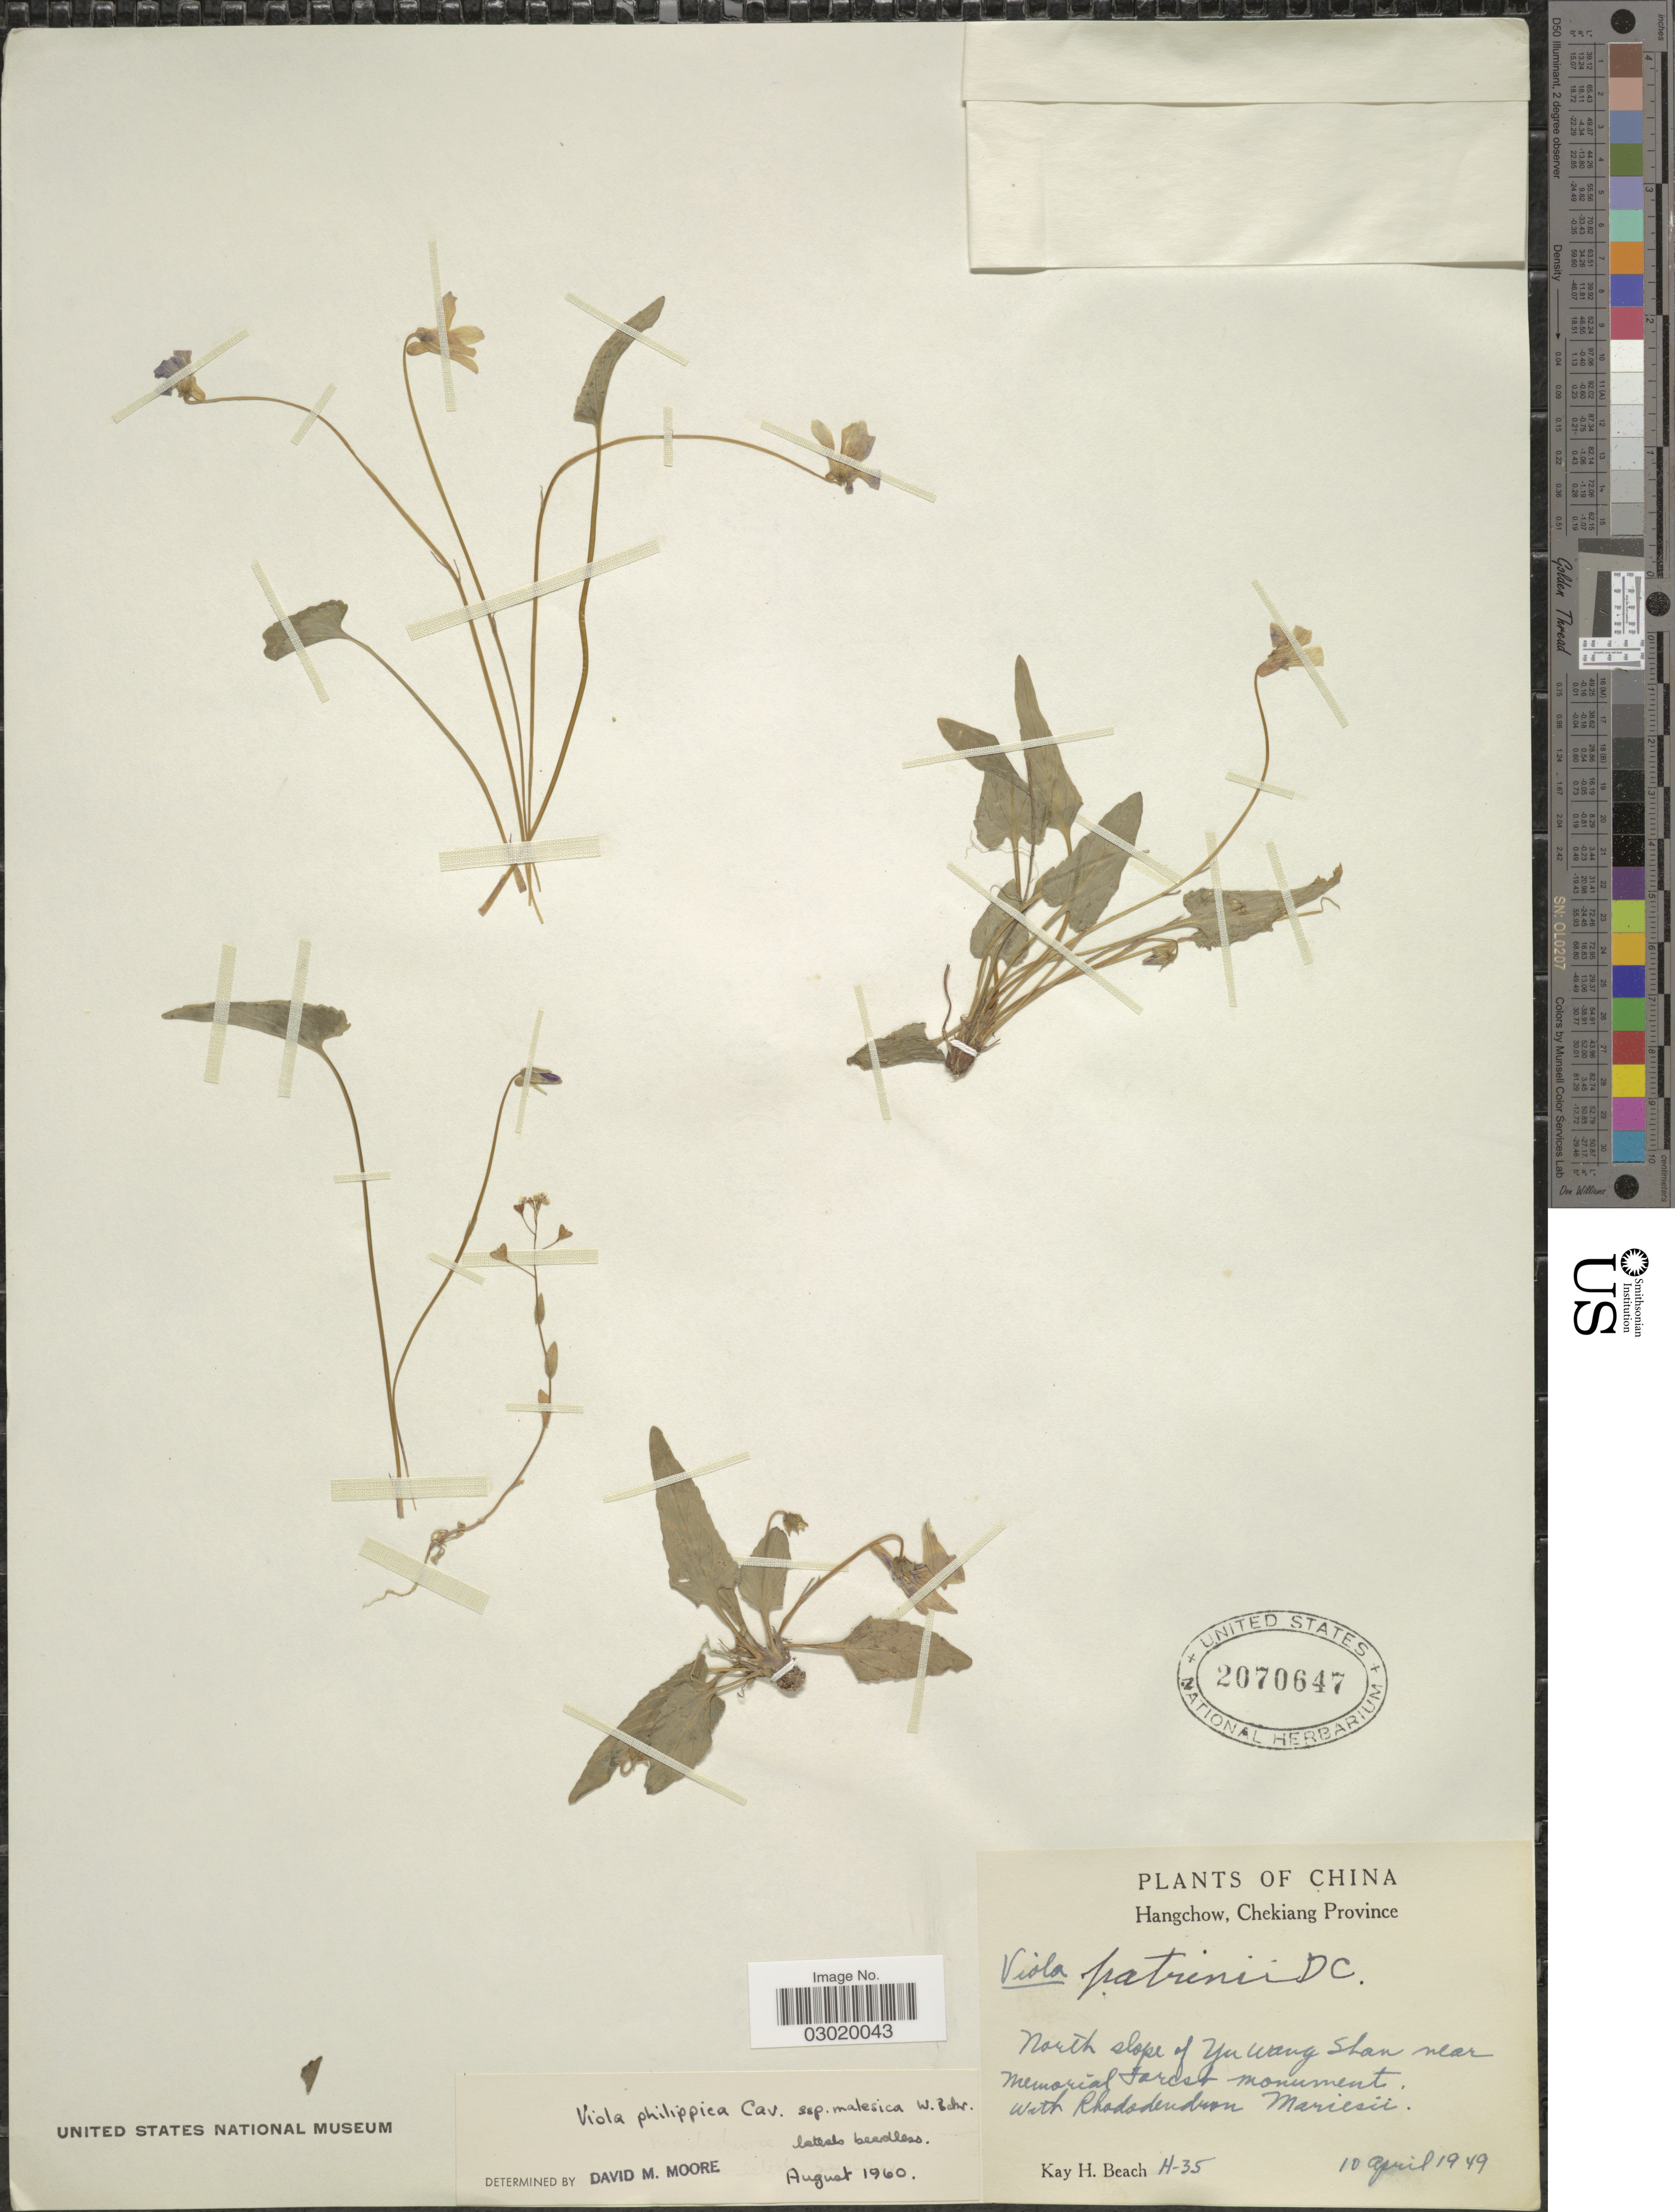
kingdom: Plantae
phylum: Tracheophyta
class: Magnoliopsida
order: Malpighiales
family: Violaceae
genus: Viola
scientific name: Viola patrinii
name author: DC.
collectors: K. H. Beach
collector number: H-35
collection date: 1949-04-10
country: China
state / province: Zhejiang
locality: Hangchow, Chekiang Province. North slope of Yu Wang Shan near Memorial Sarcst [interpreted] Monument.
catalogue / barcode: US 2070647